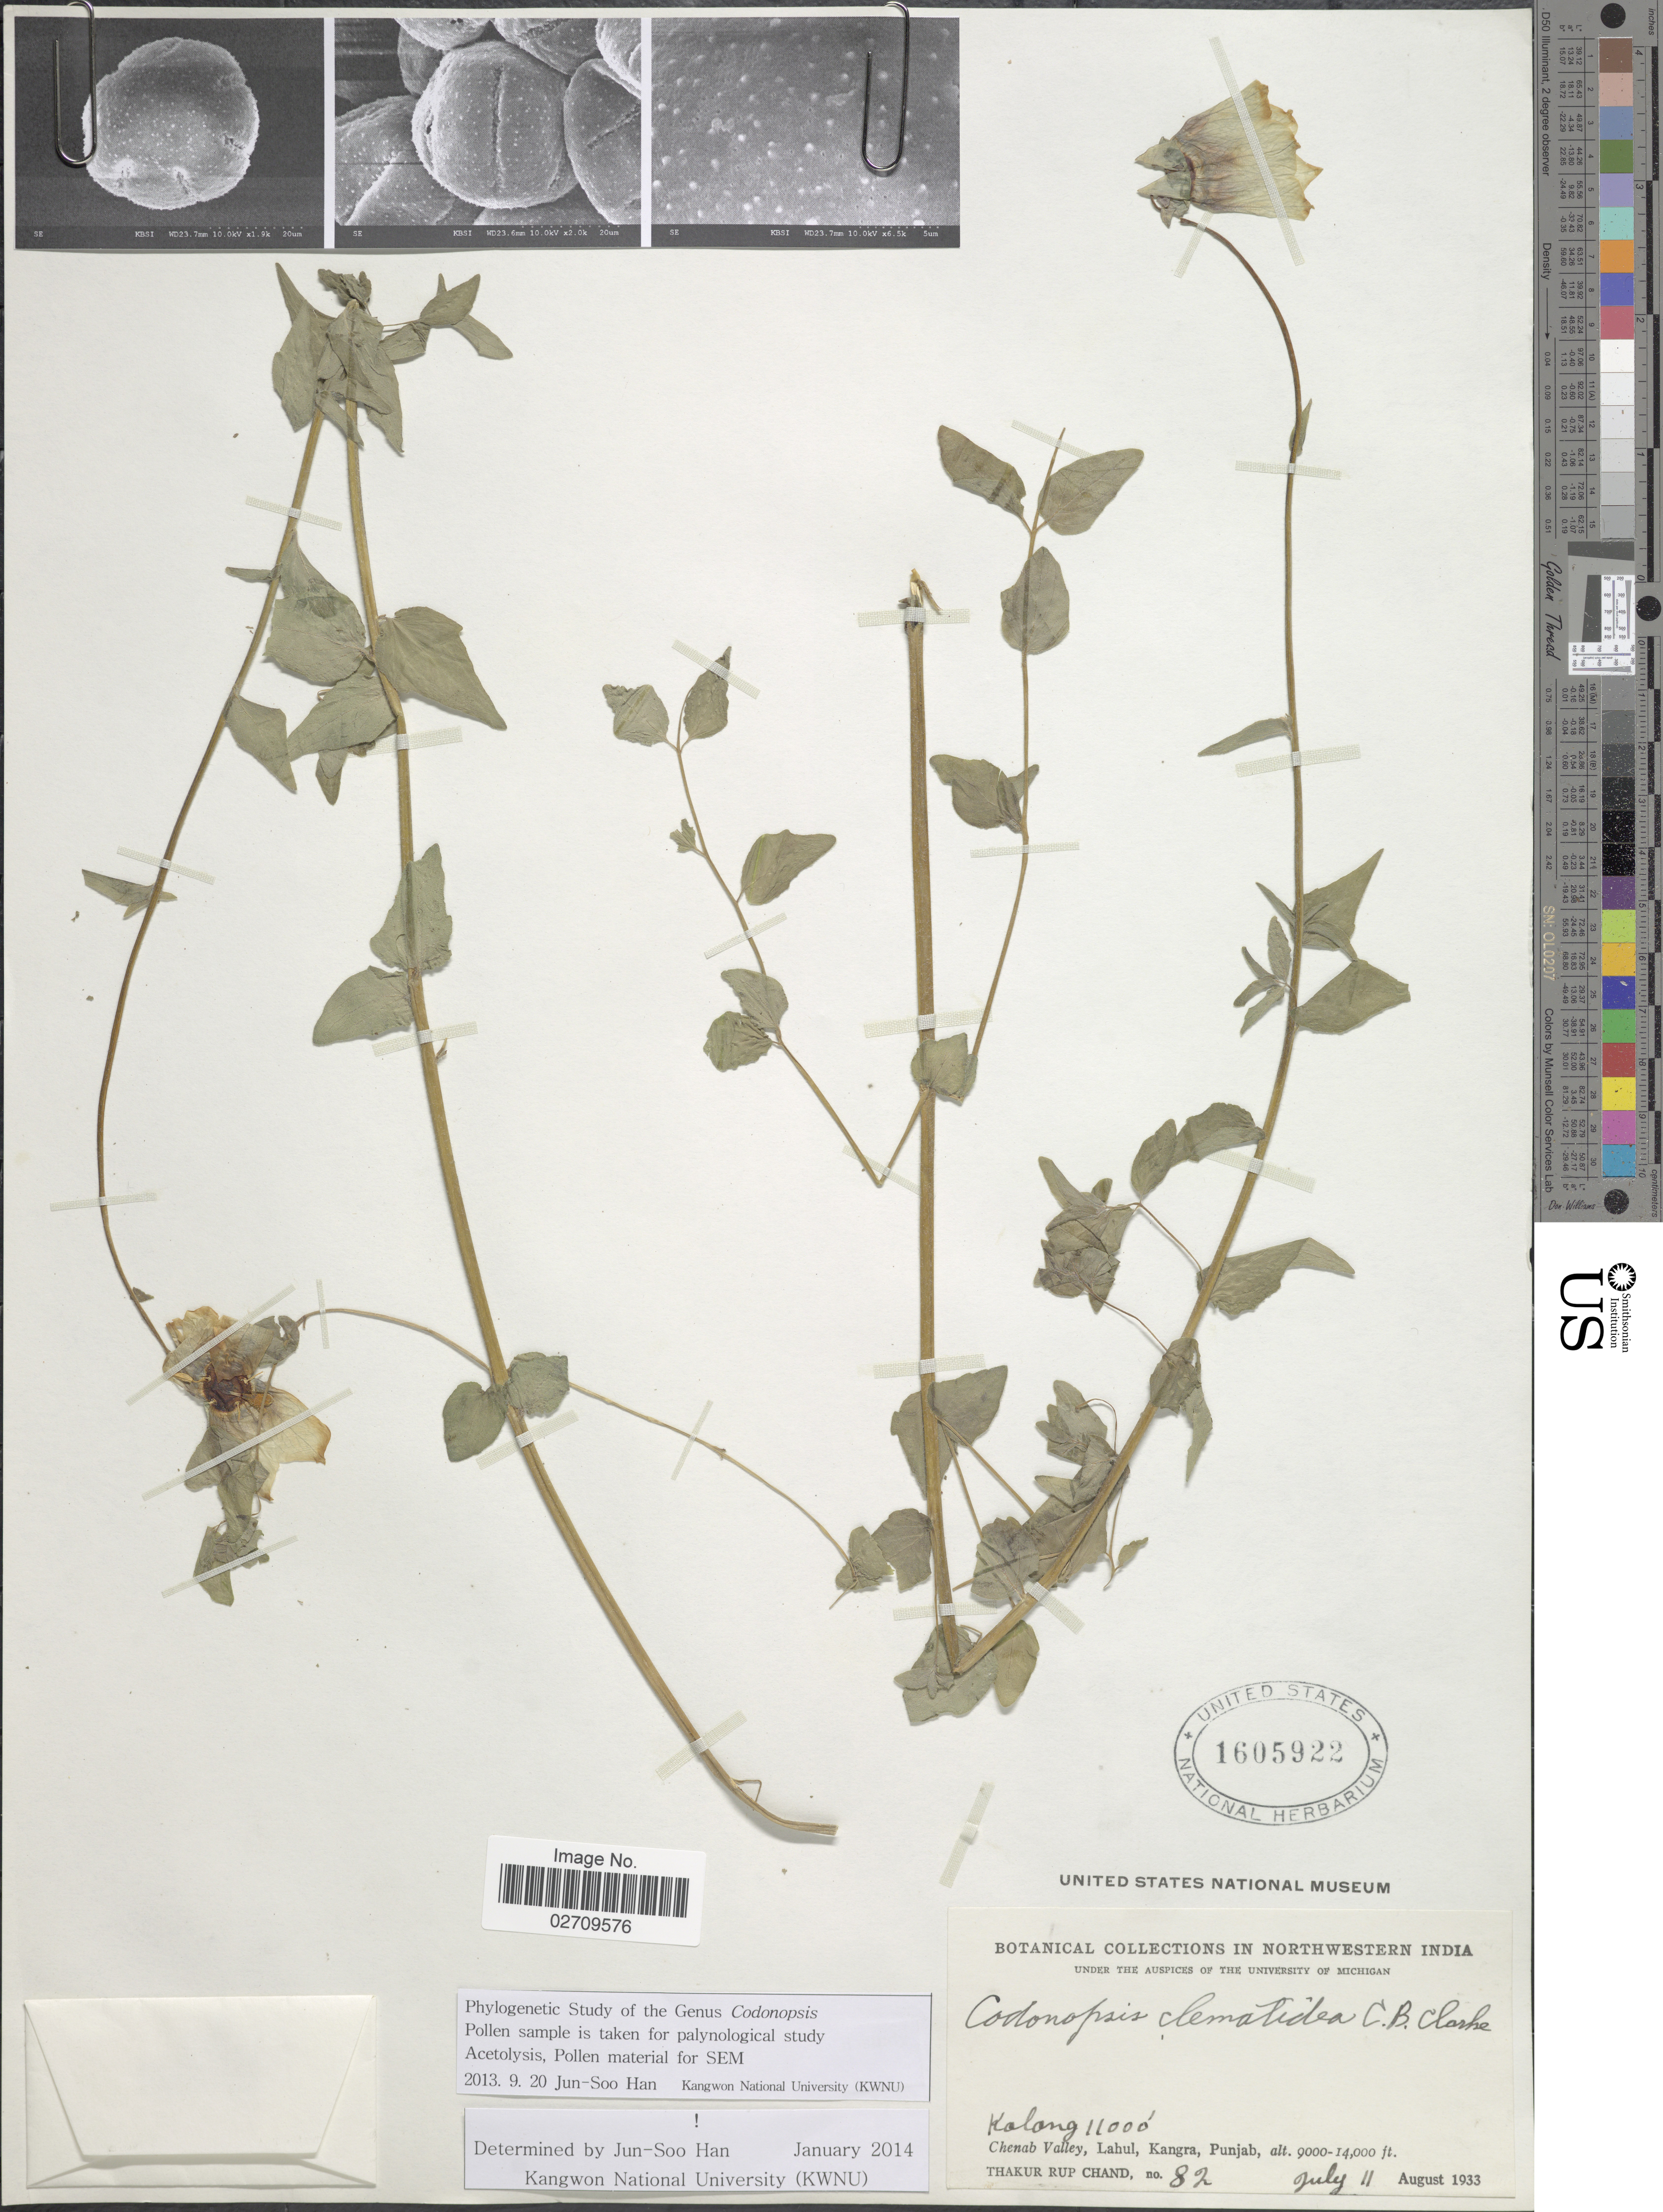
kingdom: Plantae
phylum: Tracheophyta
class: Magnoliopsida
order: Asterales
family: Campanulaceae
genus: Codonopsis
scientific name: Codonopsis clematidea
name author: (Schrenk) C.B. Clarke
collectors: T. R. Chand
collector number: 82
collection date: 1933-07-11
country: India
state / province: Punjab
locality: Northwestern India, Kalong, Chenab Valley, Lahul, Kangra, Punjab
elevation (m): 3353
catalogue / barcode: US 1605922